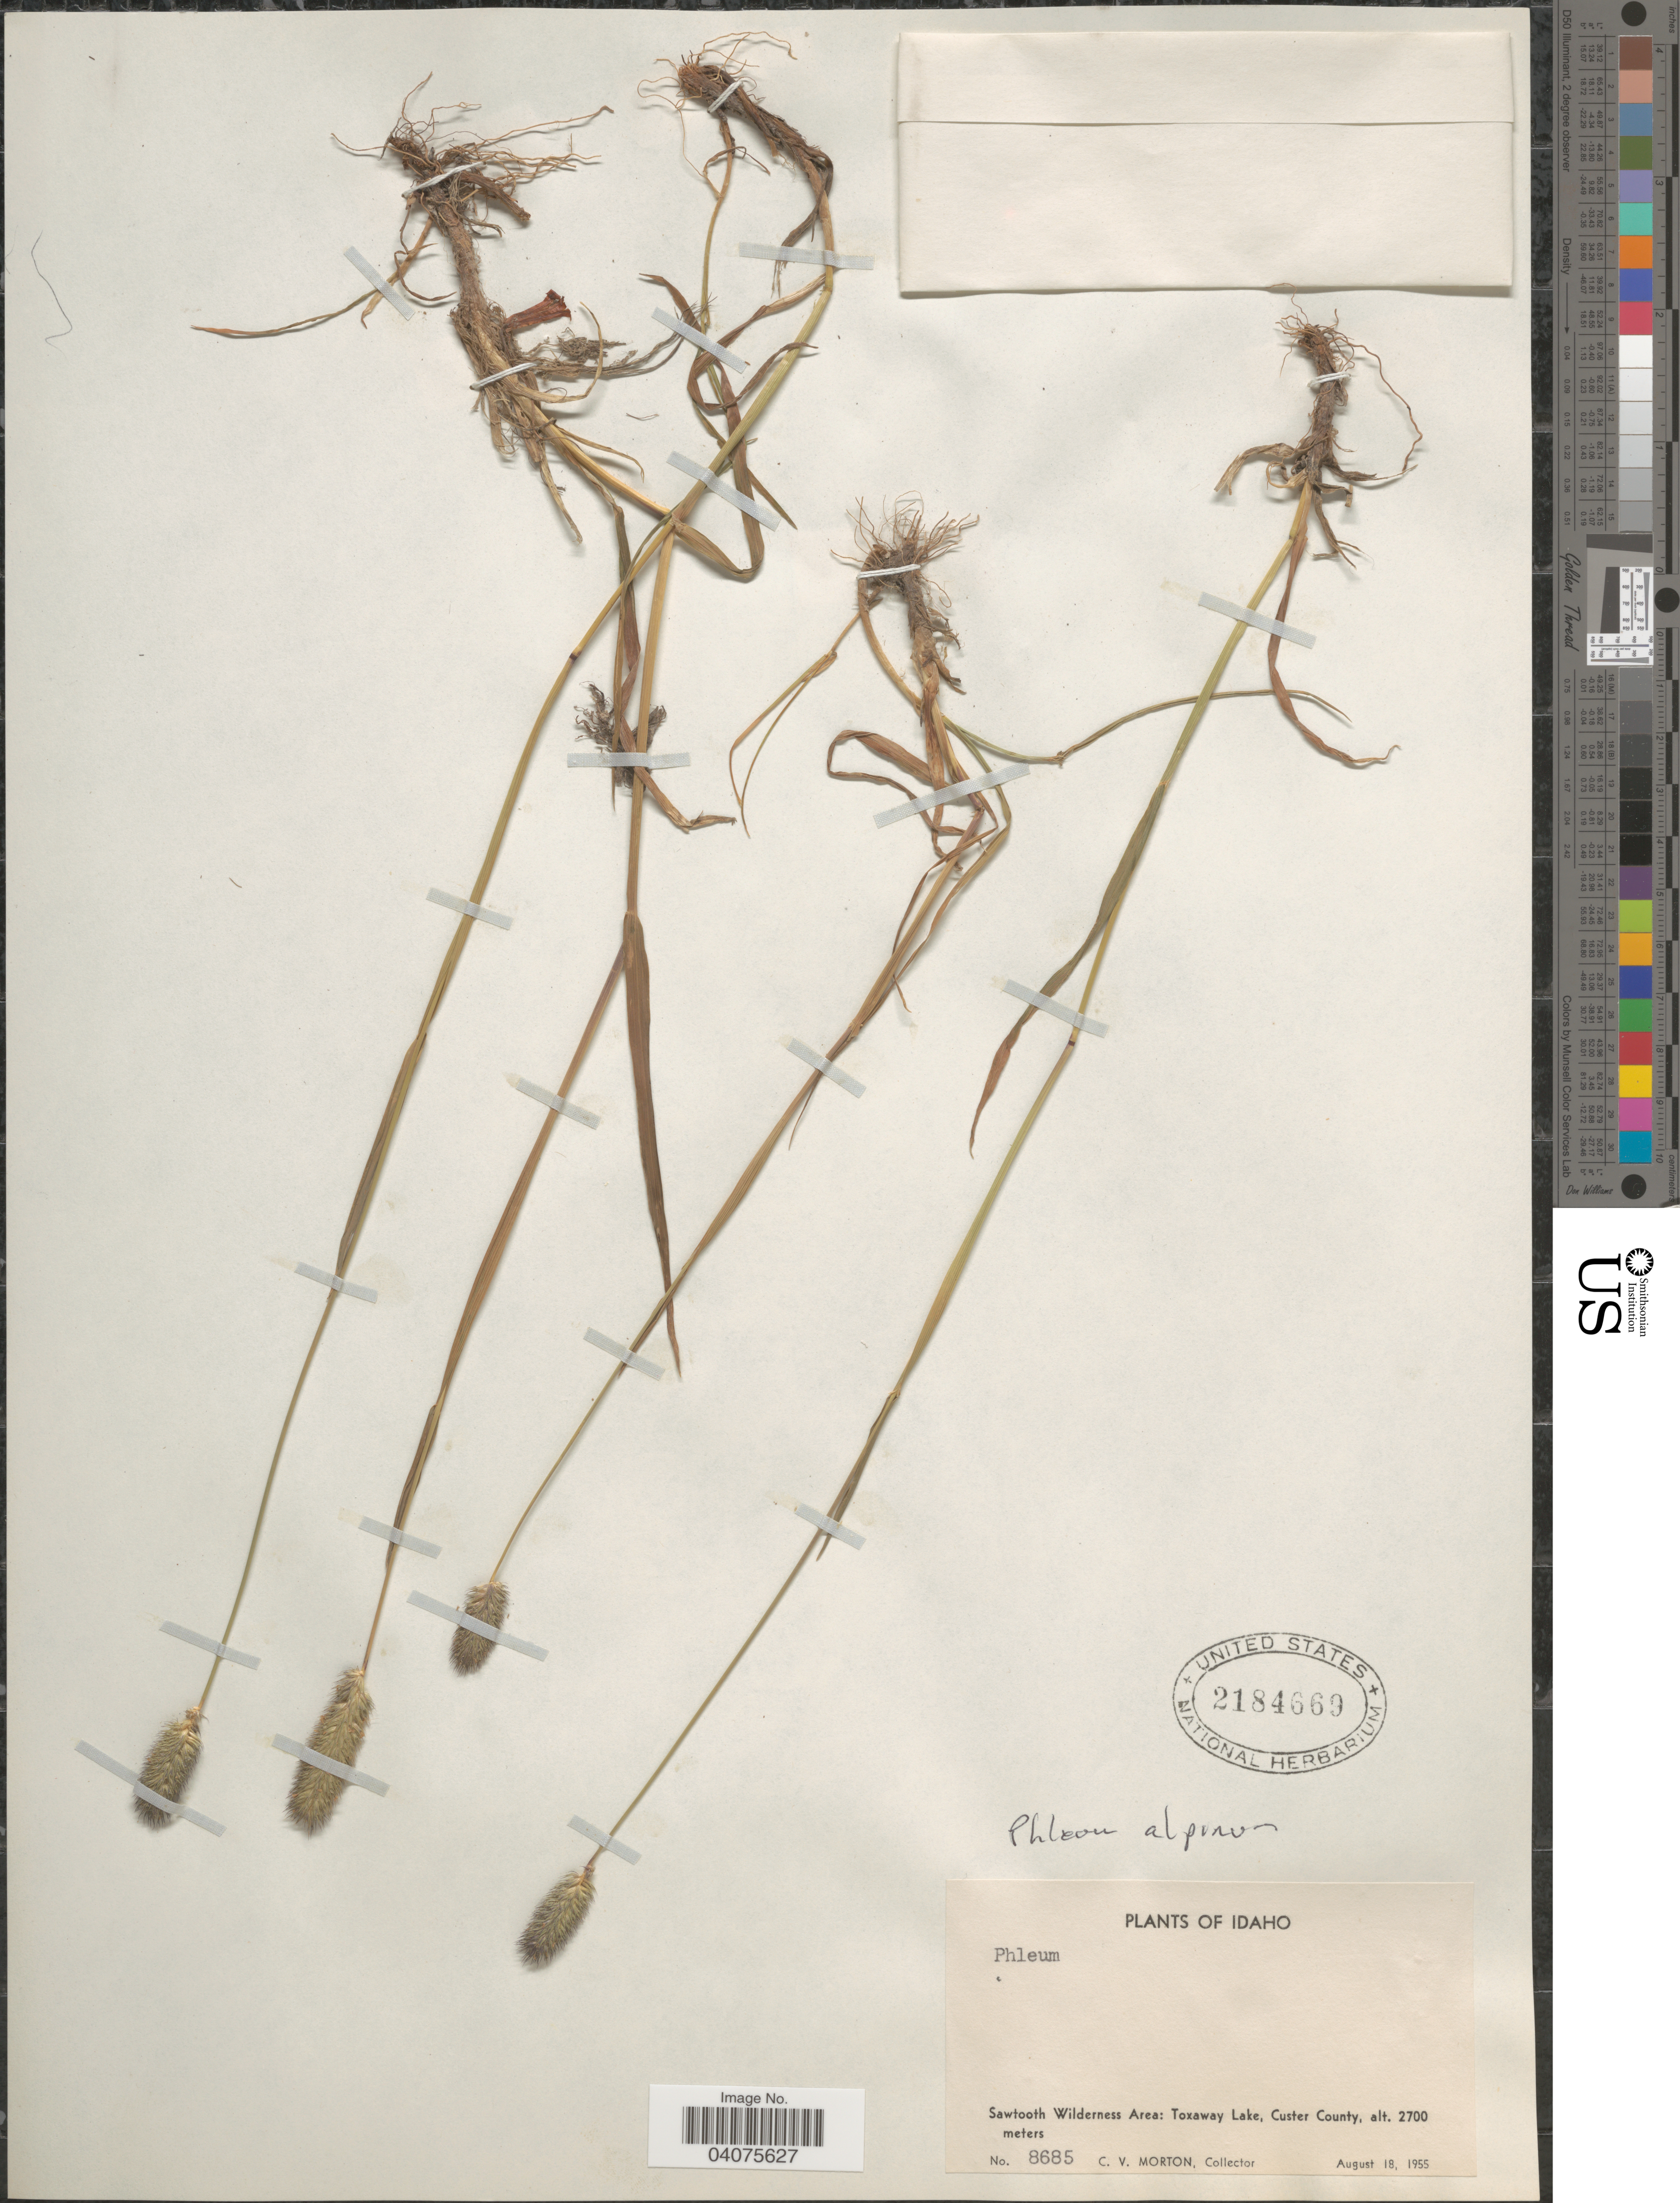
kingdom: Plantae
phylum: Tracheophyta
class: Liliopsida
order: Poales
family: Poaceae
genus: Phleum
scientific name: Phleum alpinum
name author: L.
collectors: C. V. Morton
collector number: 8685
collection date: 1955-08-18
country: United States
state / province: Idaho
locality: Sawtooth Wilderness Area: Toxaway Lake, Custer County.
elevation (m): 2700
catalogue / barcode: US 2184669